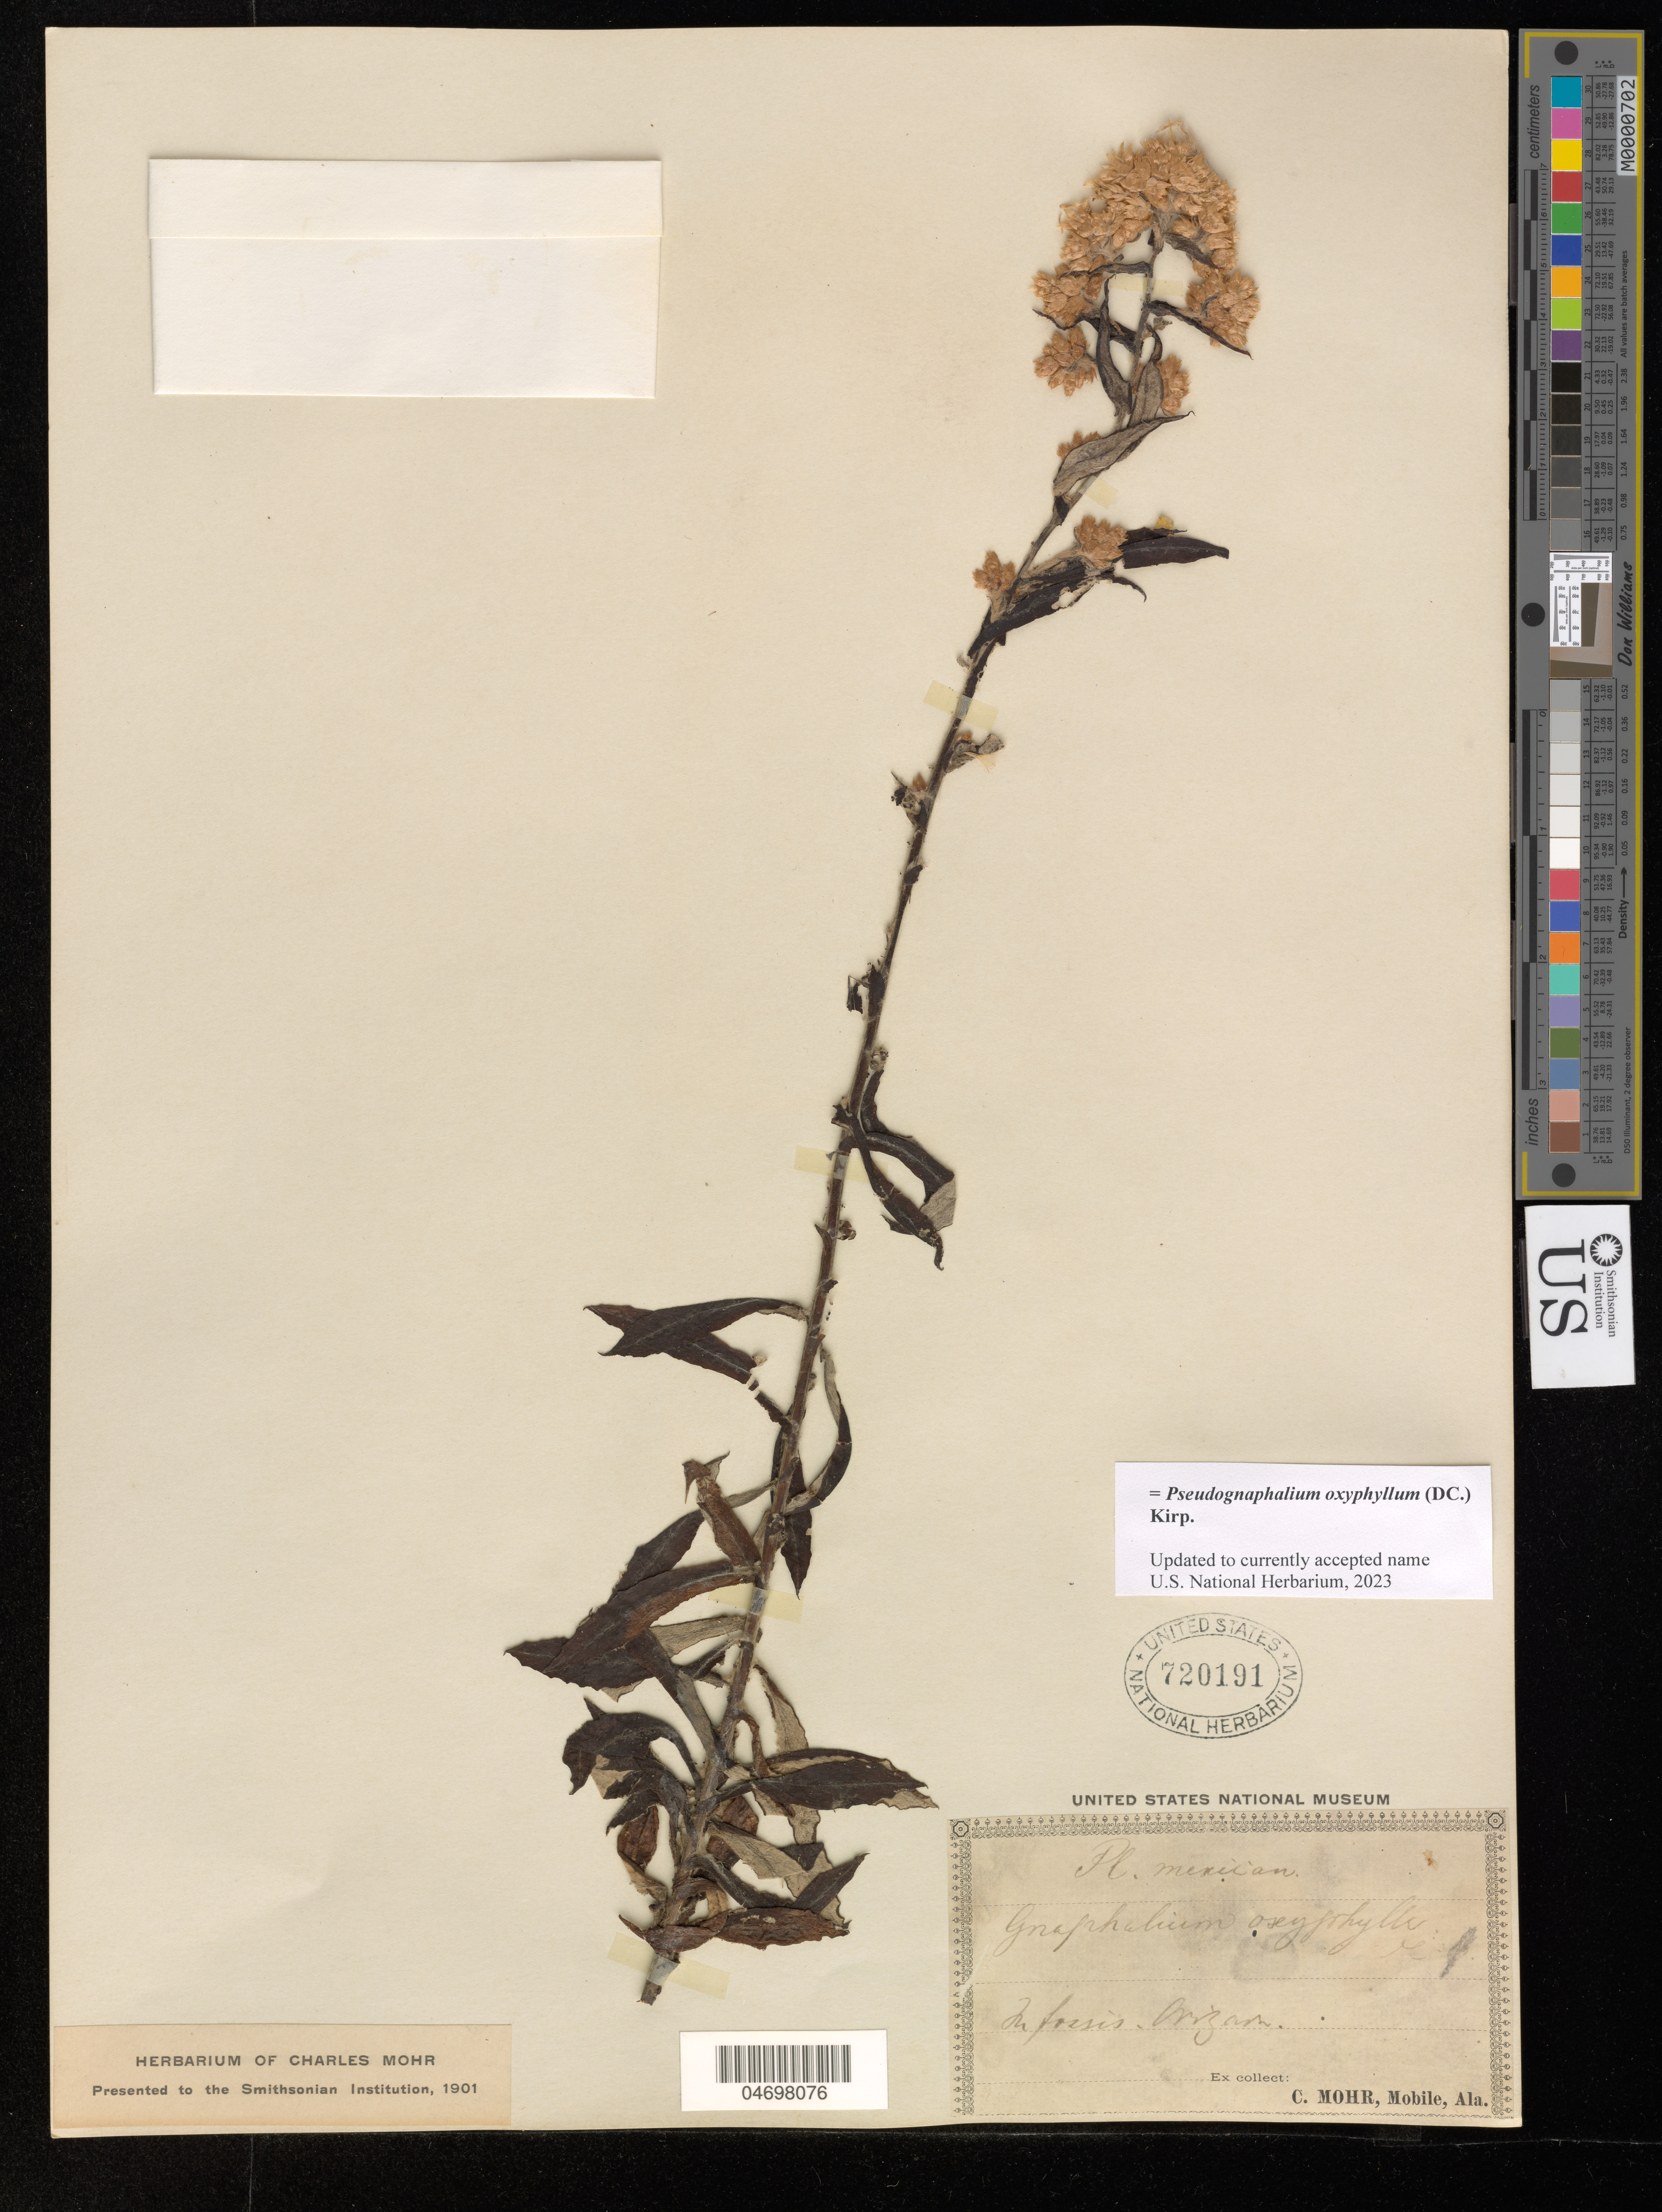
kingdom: Plantae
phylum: Tracheophyta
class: Magnoliopsida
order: Asterales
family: Asteraceae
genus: Pseudognaphalium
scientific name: Pseudognaphalium oxyphyllum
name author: (DC.) Kirp.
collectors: C. Mohr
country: United States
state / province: Arizona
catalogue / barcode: US 720191